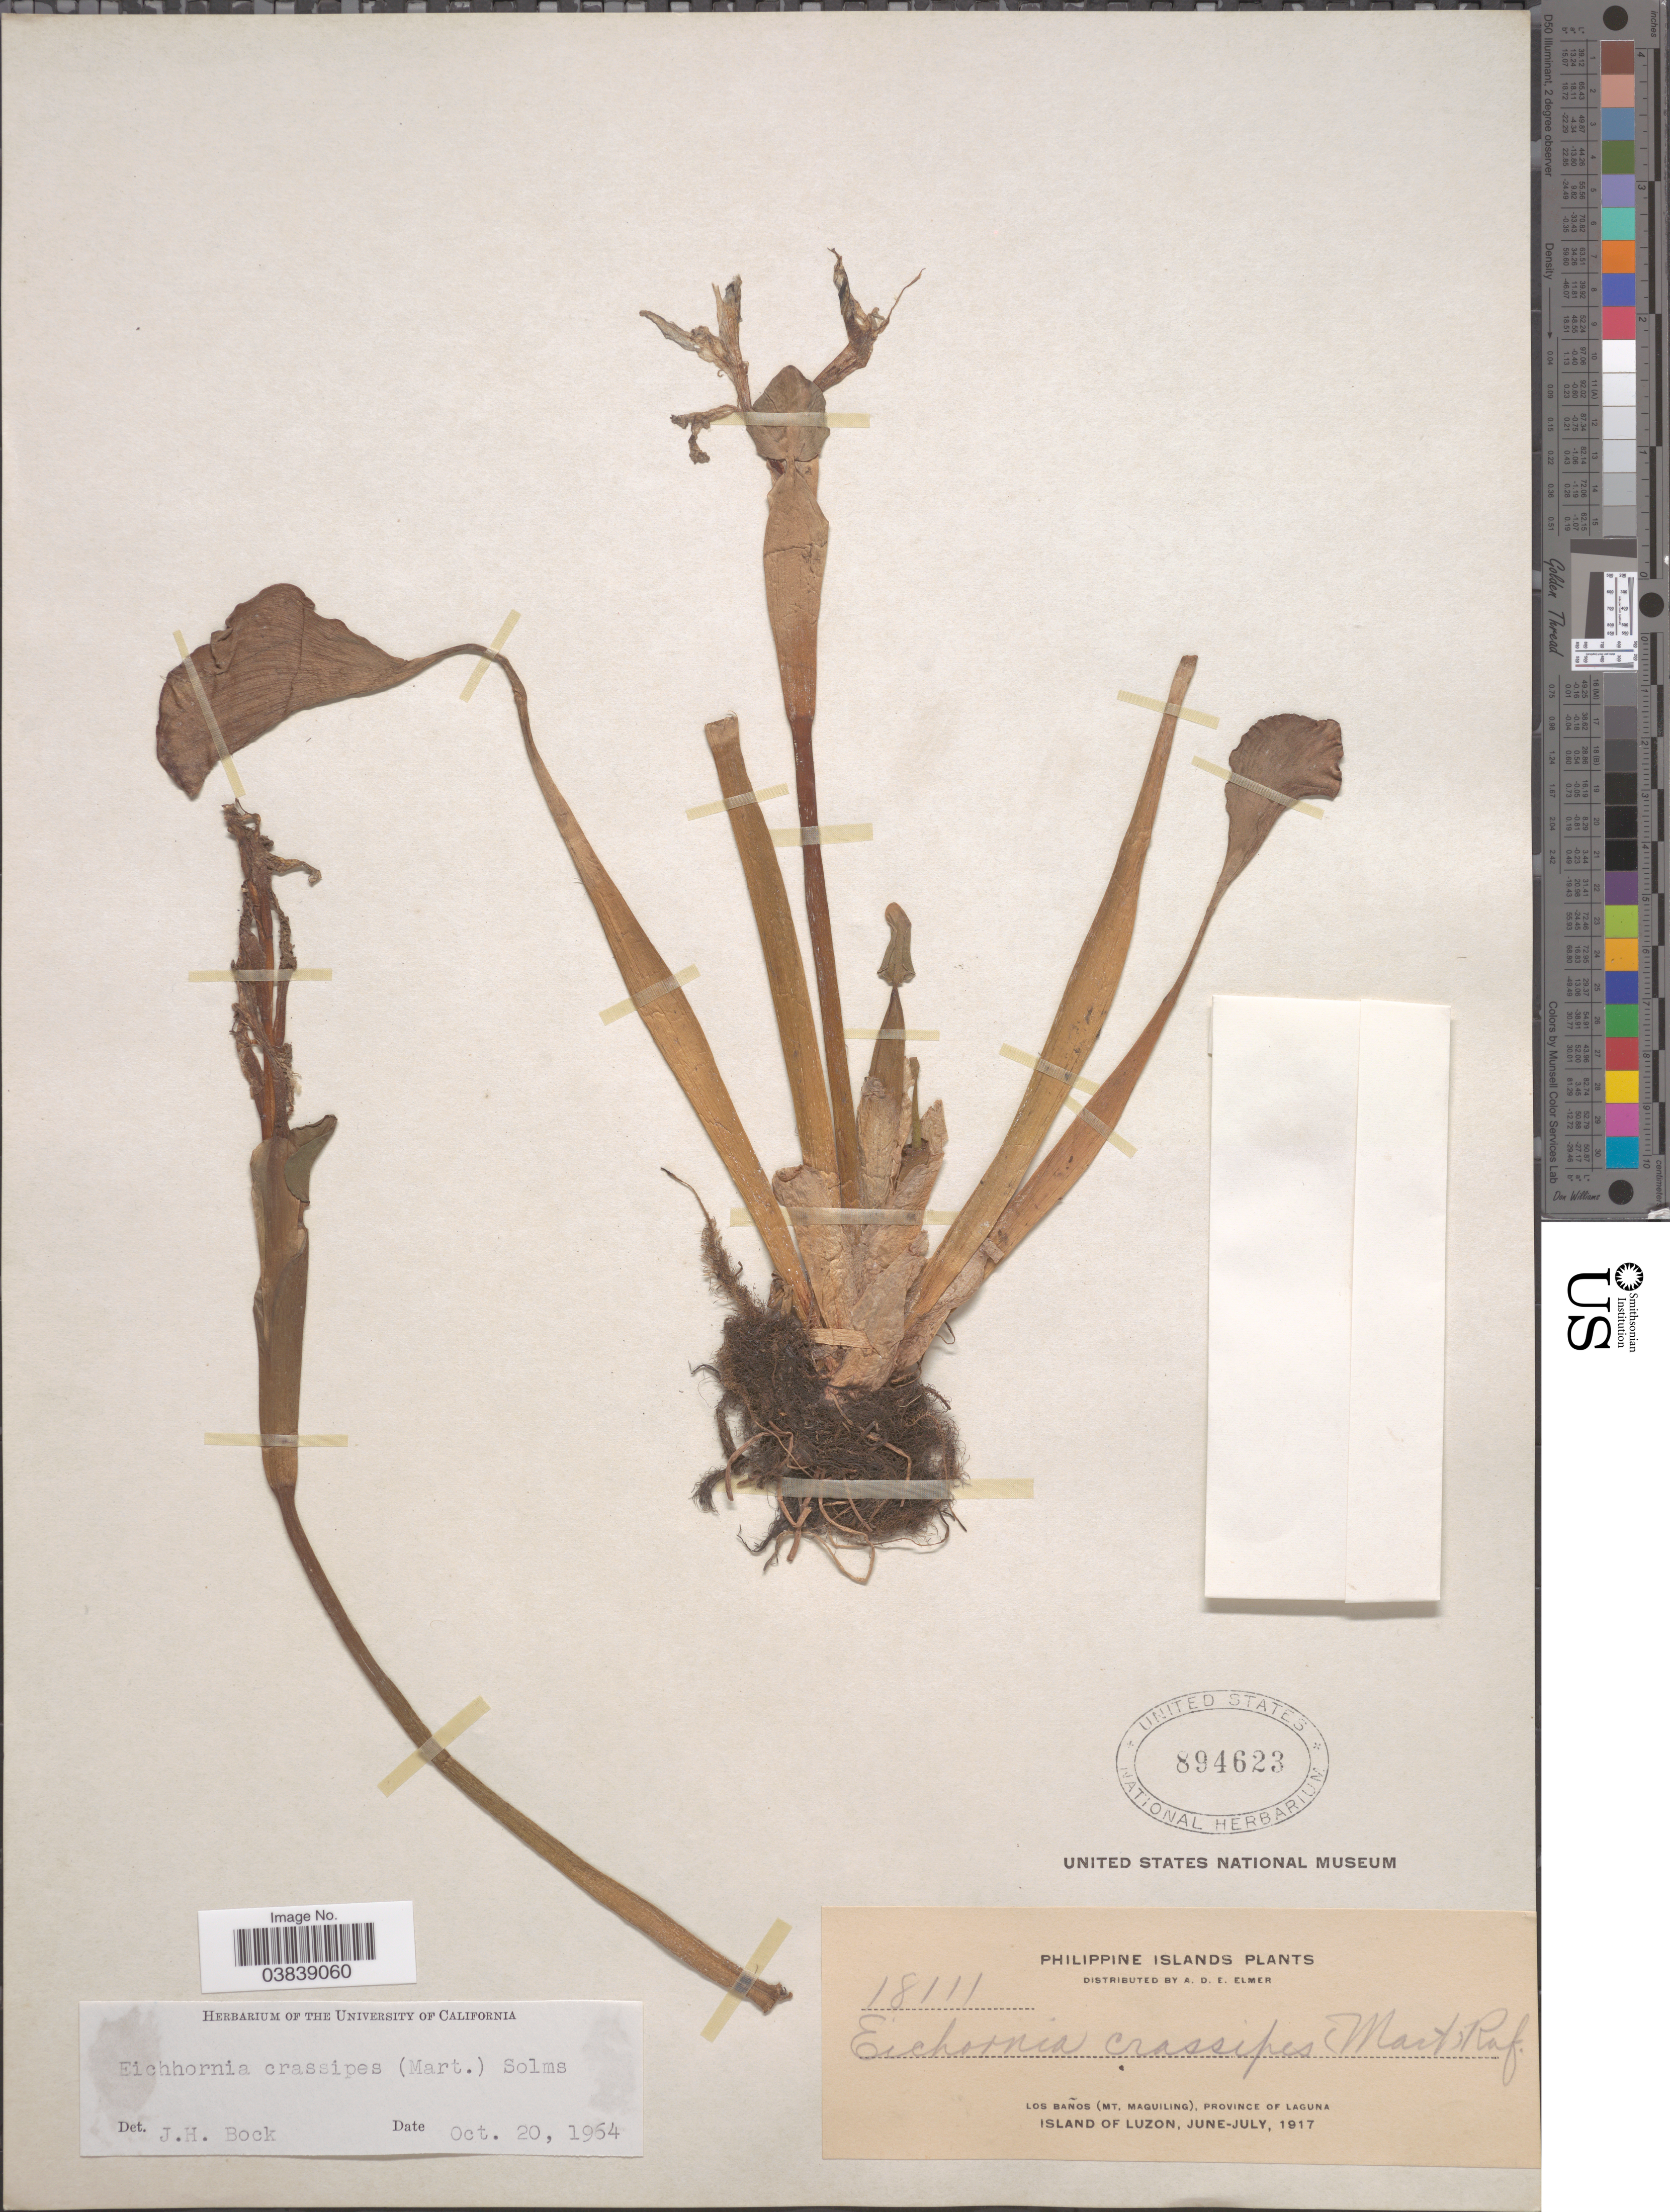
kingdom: Plantae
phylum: Tracheophyta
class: Liliopsida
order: Commelinales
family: Pontederiaceae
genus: Eichhornia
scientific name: Eichhornia crassipes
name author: (Mart.) Solms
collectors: A. D. E. Elmer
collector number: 18111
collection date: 1917-06/1917-07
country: Philippines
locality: Los Baños (Mt. Maquiling), Province of Laguna. Island of Luzon.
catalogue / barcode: US 894623